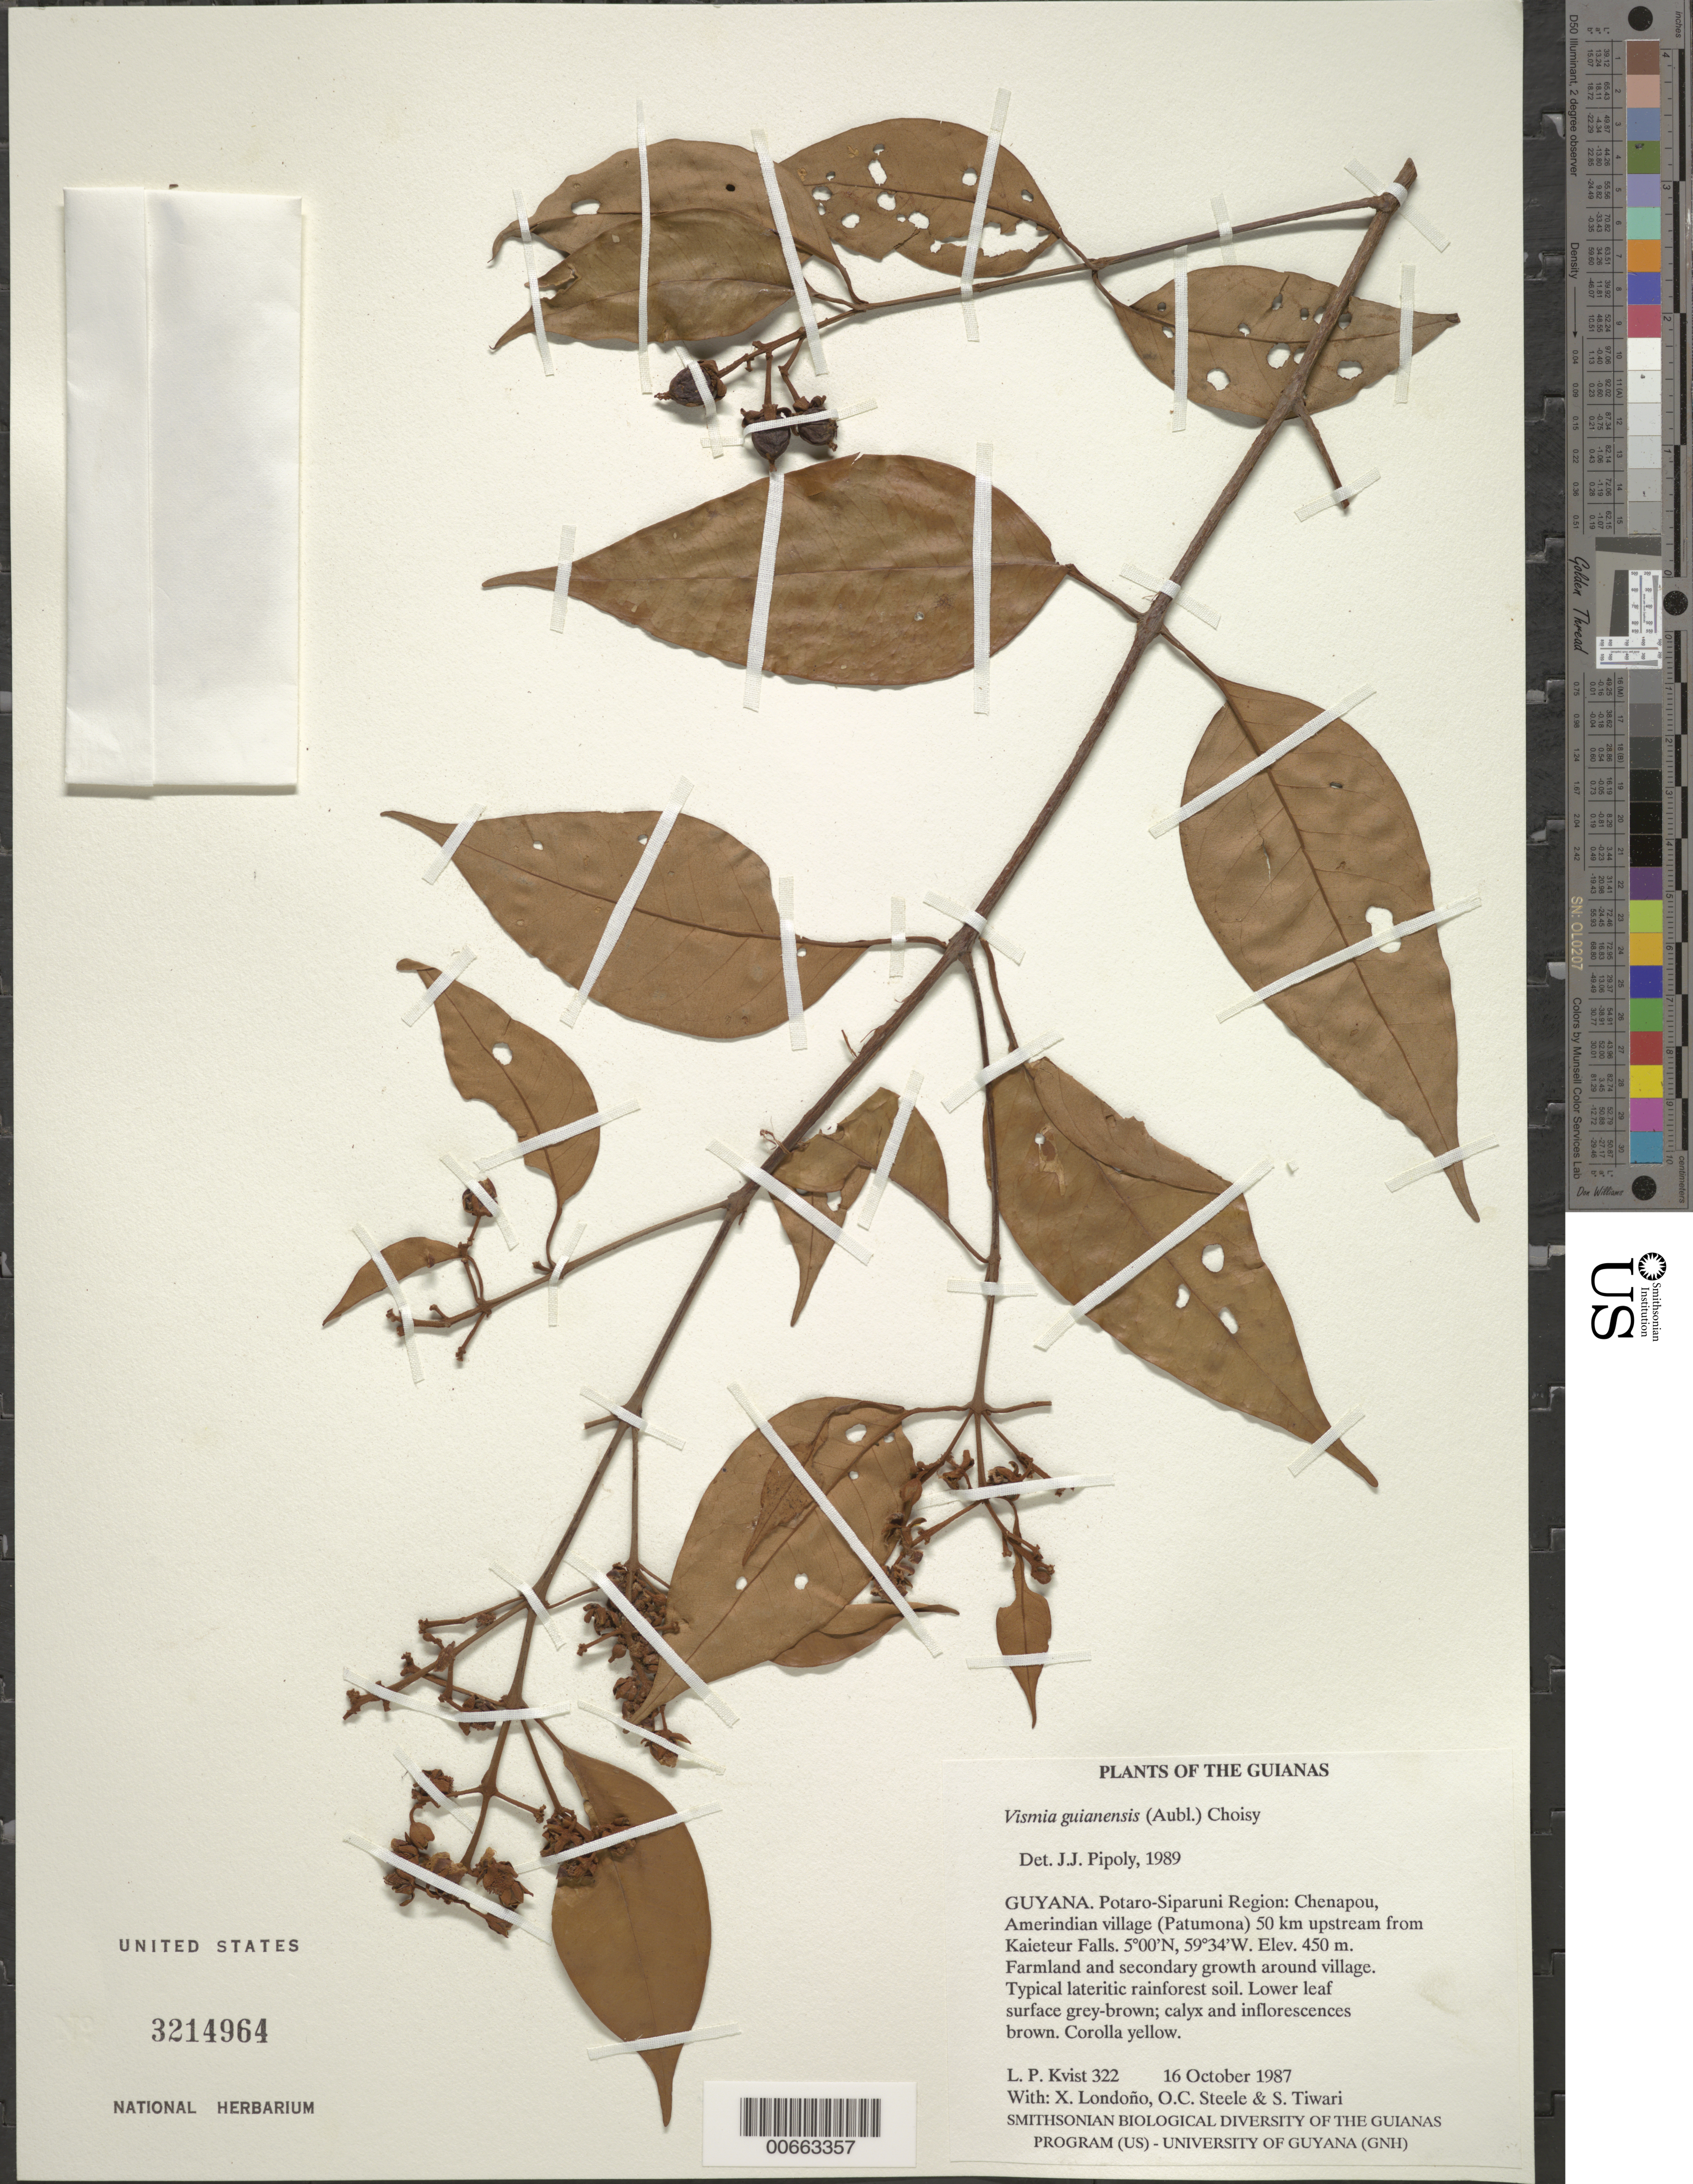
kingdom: Plantae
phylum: Tracheophyta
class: Magnoliopsida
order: Malpighiales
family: Hypericaceae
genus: Vismia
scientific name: Vismia guianensis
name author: (Aubl.) Pers.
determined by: Pipoly, J. J., III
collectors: L. P. Kvist, X. Londoño, O. C. Steele & S. Tiwari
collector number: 322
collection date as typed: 16 October 1987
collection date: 1987-10-16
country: Guyana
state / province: Potaro-Siparuni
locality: Chenapou, Amerindian village (Patumona) 50 km upstream from Kaieteur Falls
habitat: Farmland and secondary growth around village. Typical lateritic rainforest soil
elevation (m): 450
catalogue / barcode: US 3214964